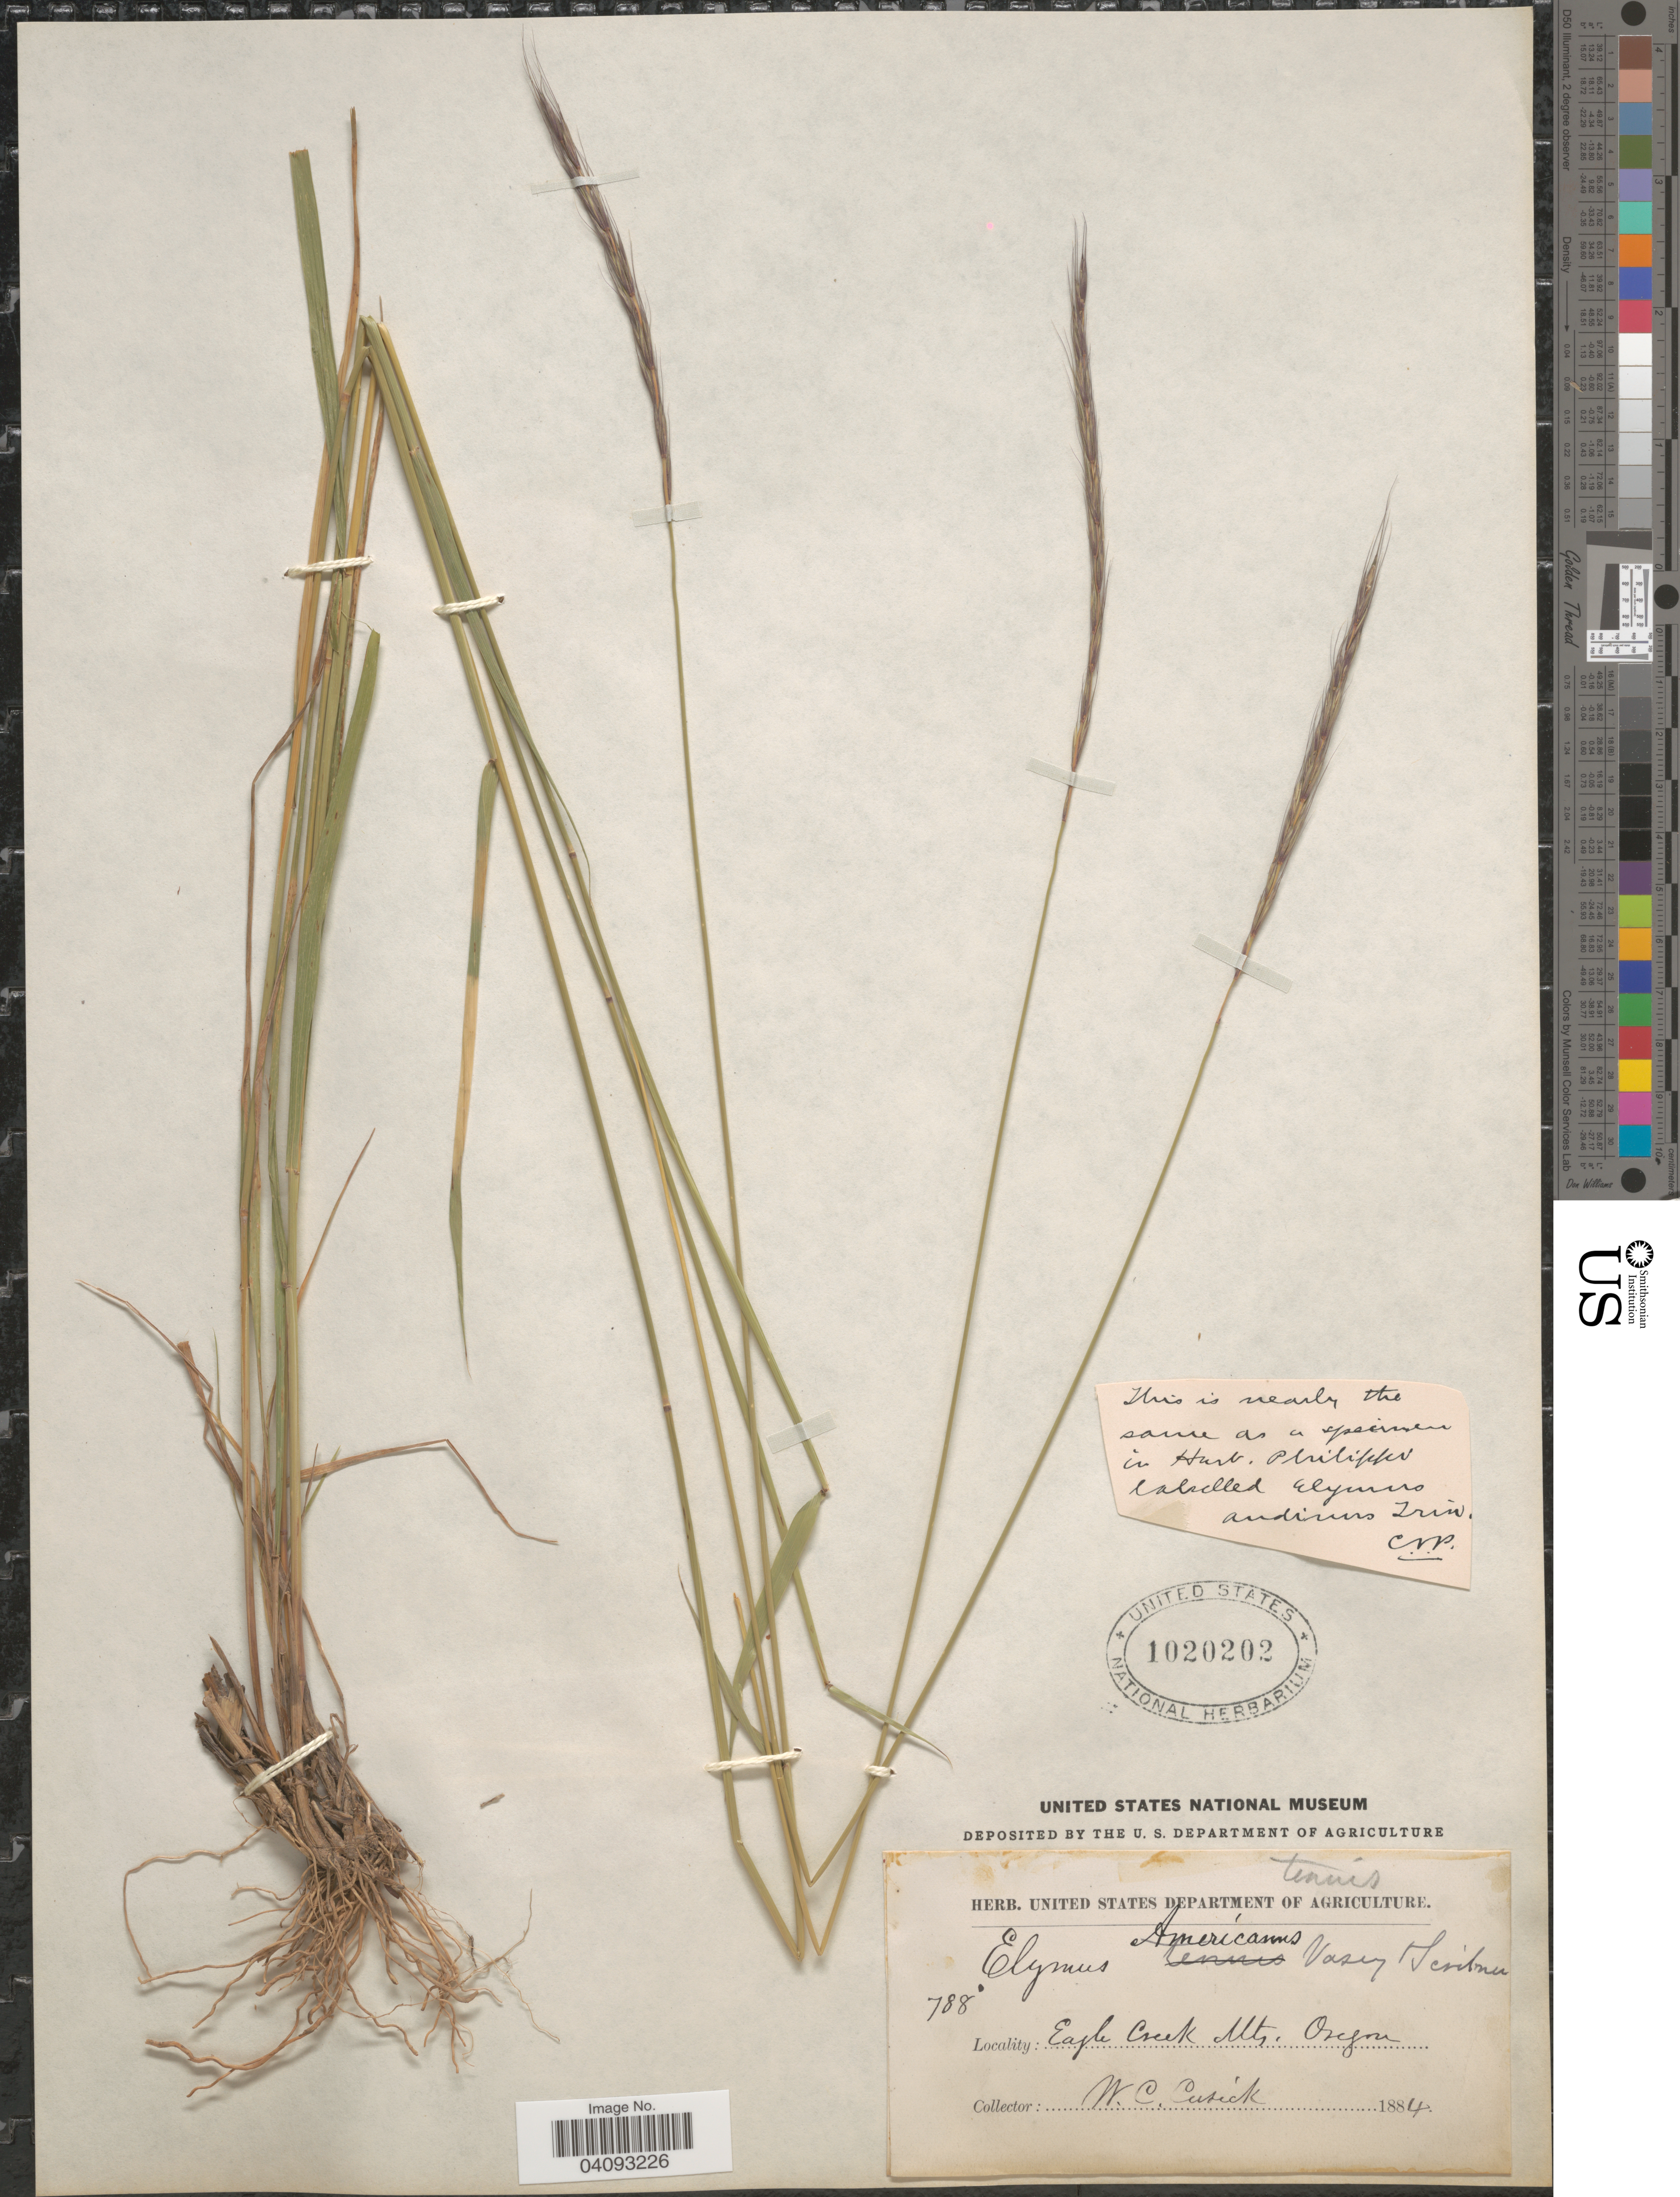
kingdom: Plantae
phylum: Tracheophyta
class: Liliopsida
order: Poales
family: Poaceae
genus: Elymus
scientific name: Elymus glaucus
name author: Buckley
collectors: W. C. Cusick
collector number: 788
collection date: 1884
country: United States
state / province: Oregon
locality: Eagle Creek Mts.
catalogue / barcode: US 1020202